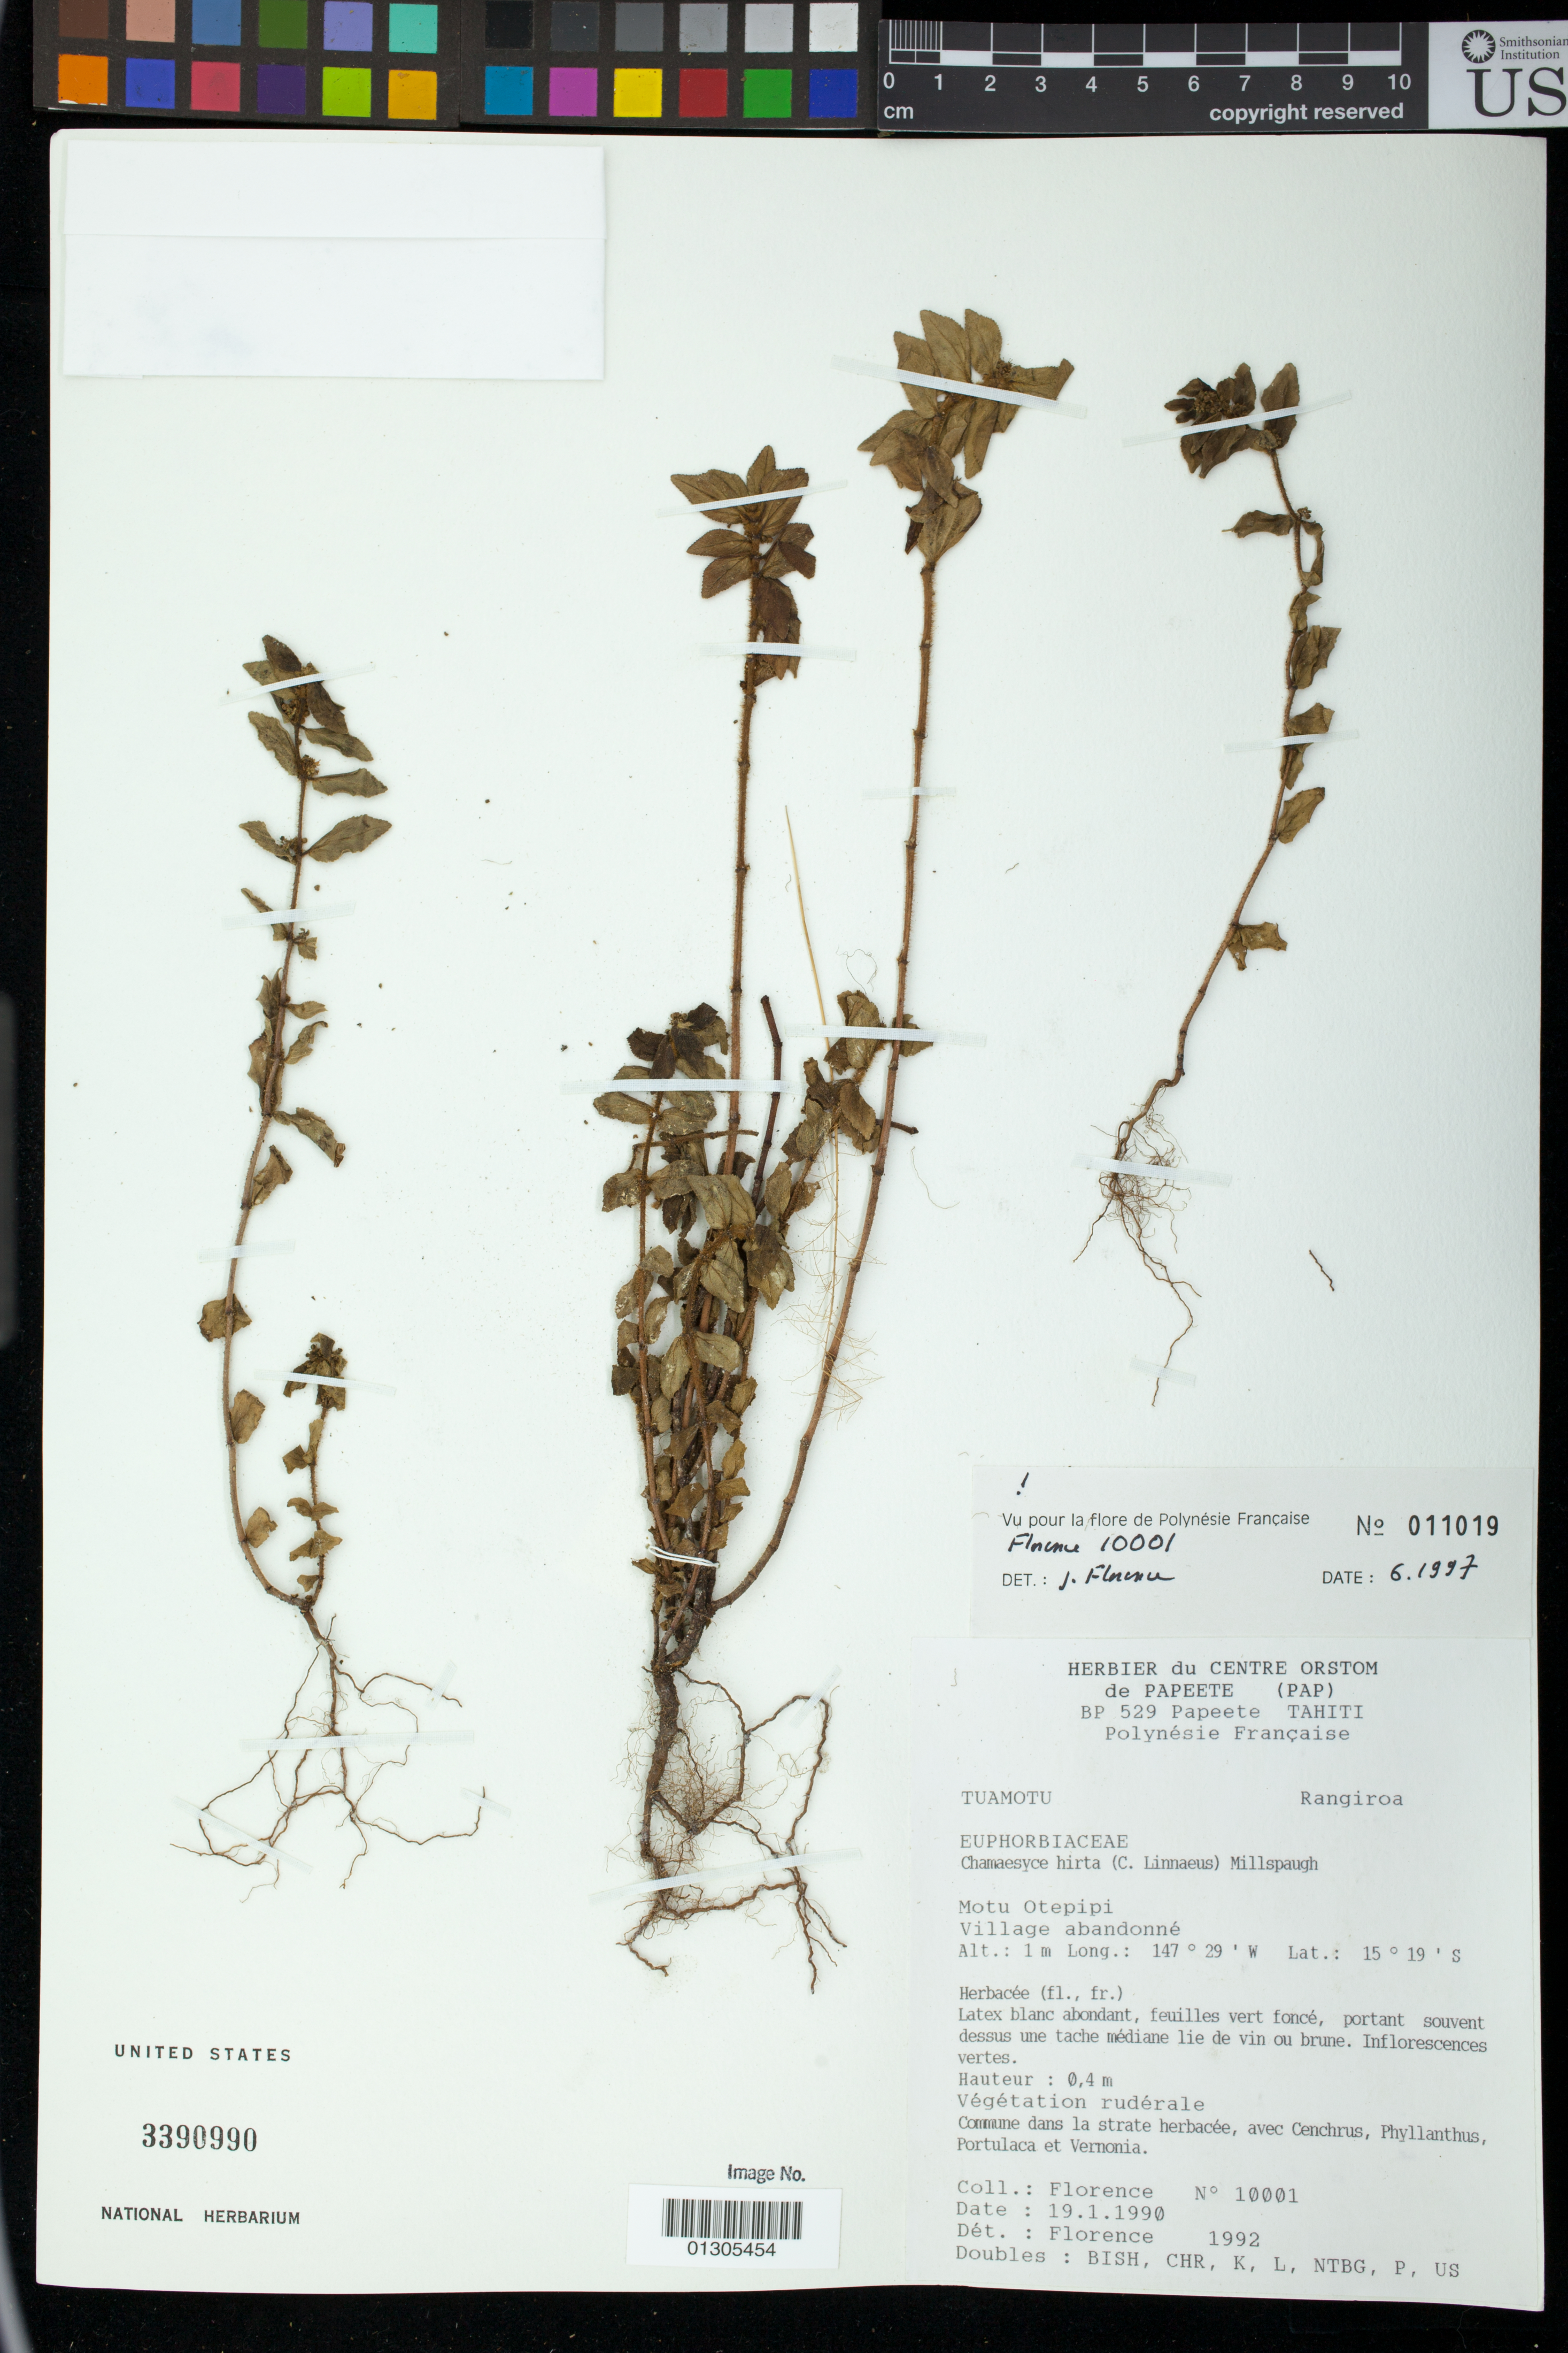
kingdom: Plantae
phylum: Tracheophyta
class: Magnoliopsida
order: Malpighiales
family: Euphorbiaceae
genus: Euphorbia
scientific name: Euphorbia hirta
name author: L.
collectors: -. Florence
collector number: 10001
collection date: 1990-01-19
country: French Polynesia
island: Rangiroa [Deans] Atoll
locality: Tuamotu Rangiroa; Motu Otepipi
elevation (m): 1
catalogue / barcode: US 3390990